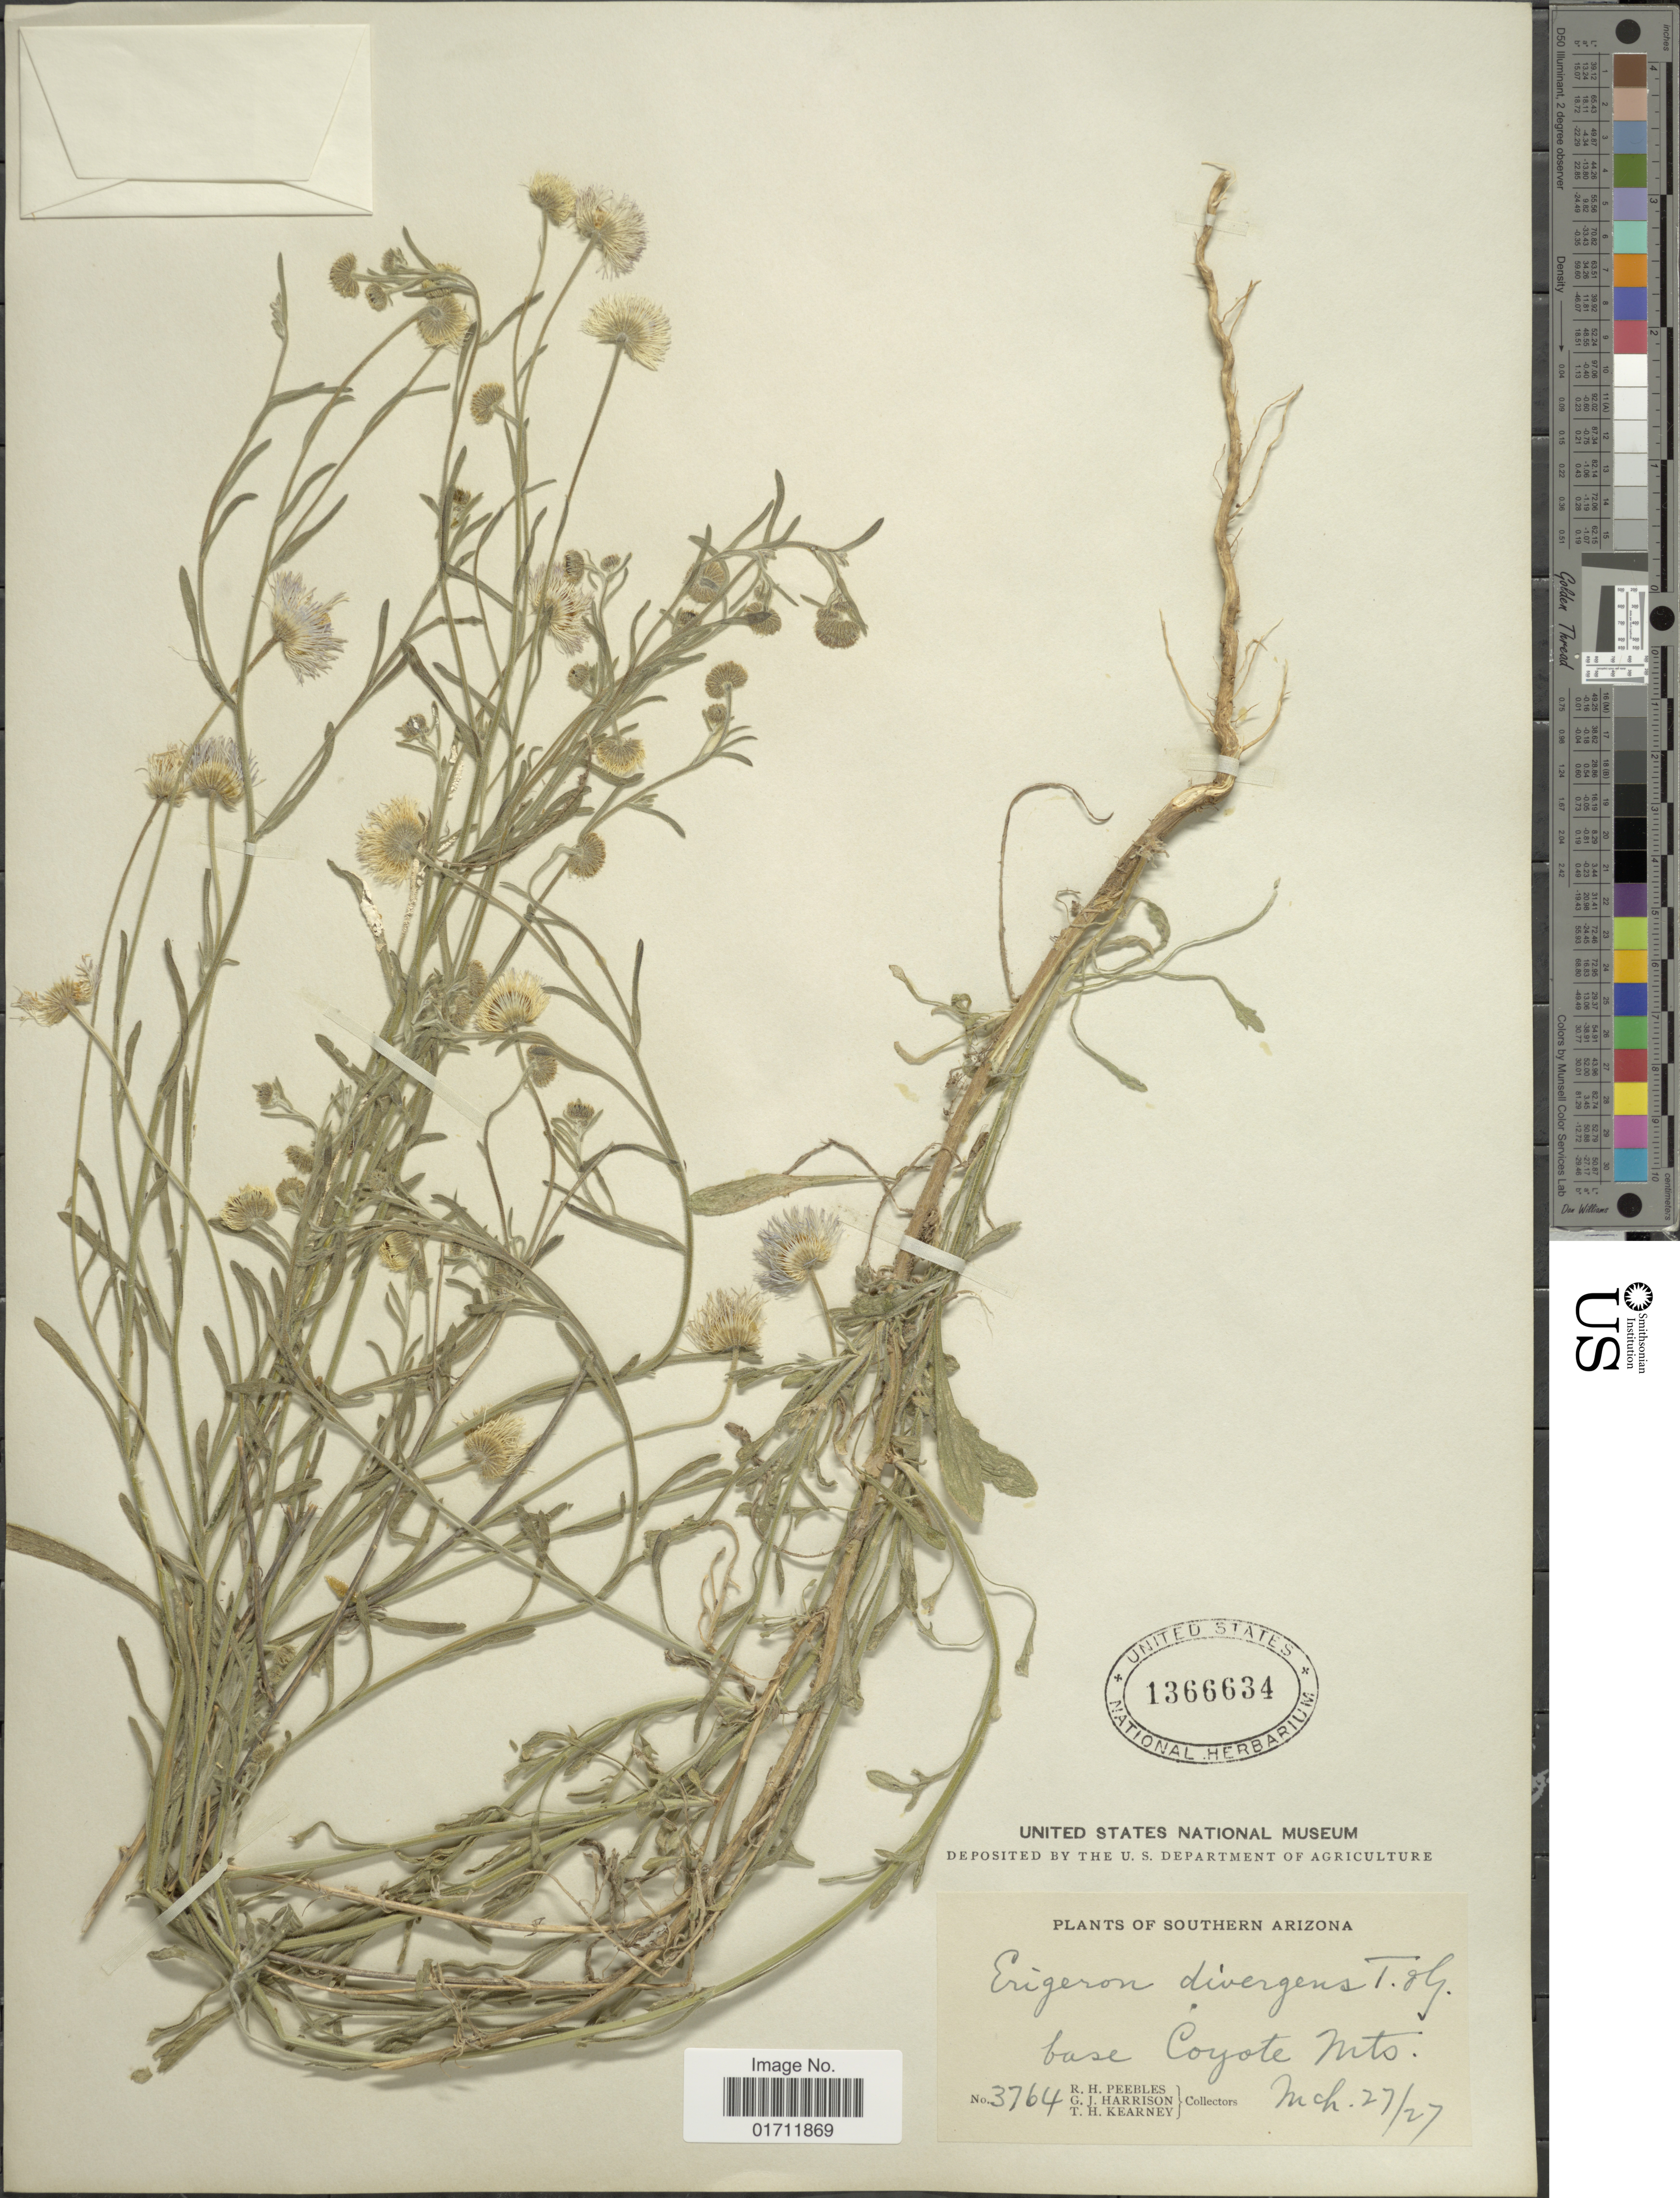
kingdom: Plantae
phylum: Tracheophyta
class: Magnoliopsida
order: Asterales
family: Asteraceae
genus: Erigeron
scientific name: Erigeron divergens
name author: Torr. & A. Gray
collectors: R. H. Peebles, G. J. Harrison & T. H. Kearney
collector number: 3764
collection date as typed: Transcribed d/m/y: 27/3/27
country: United States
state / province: Arizona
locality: Southern Arizona, base Coyote Mts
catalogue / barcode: US 1366634